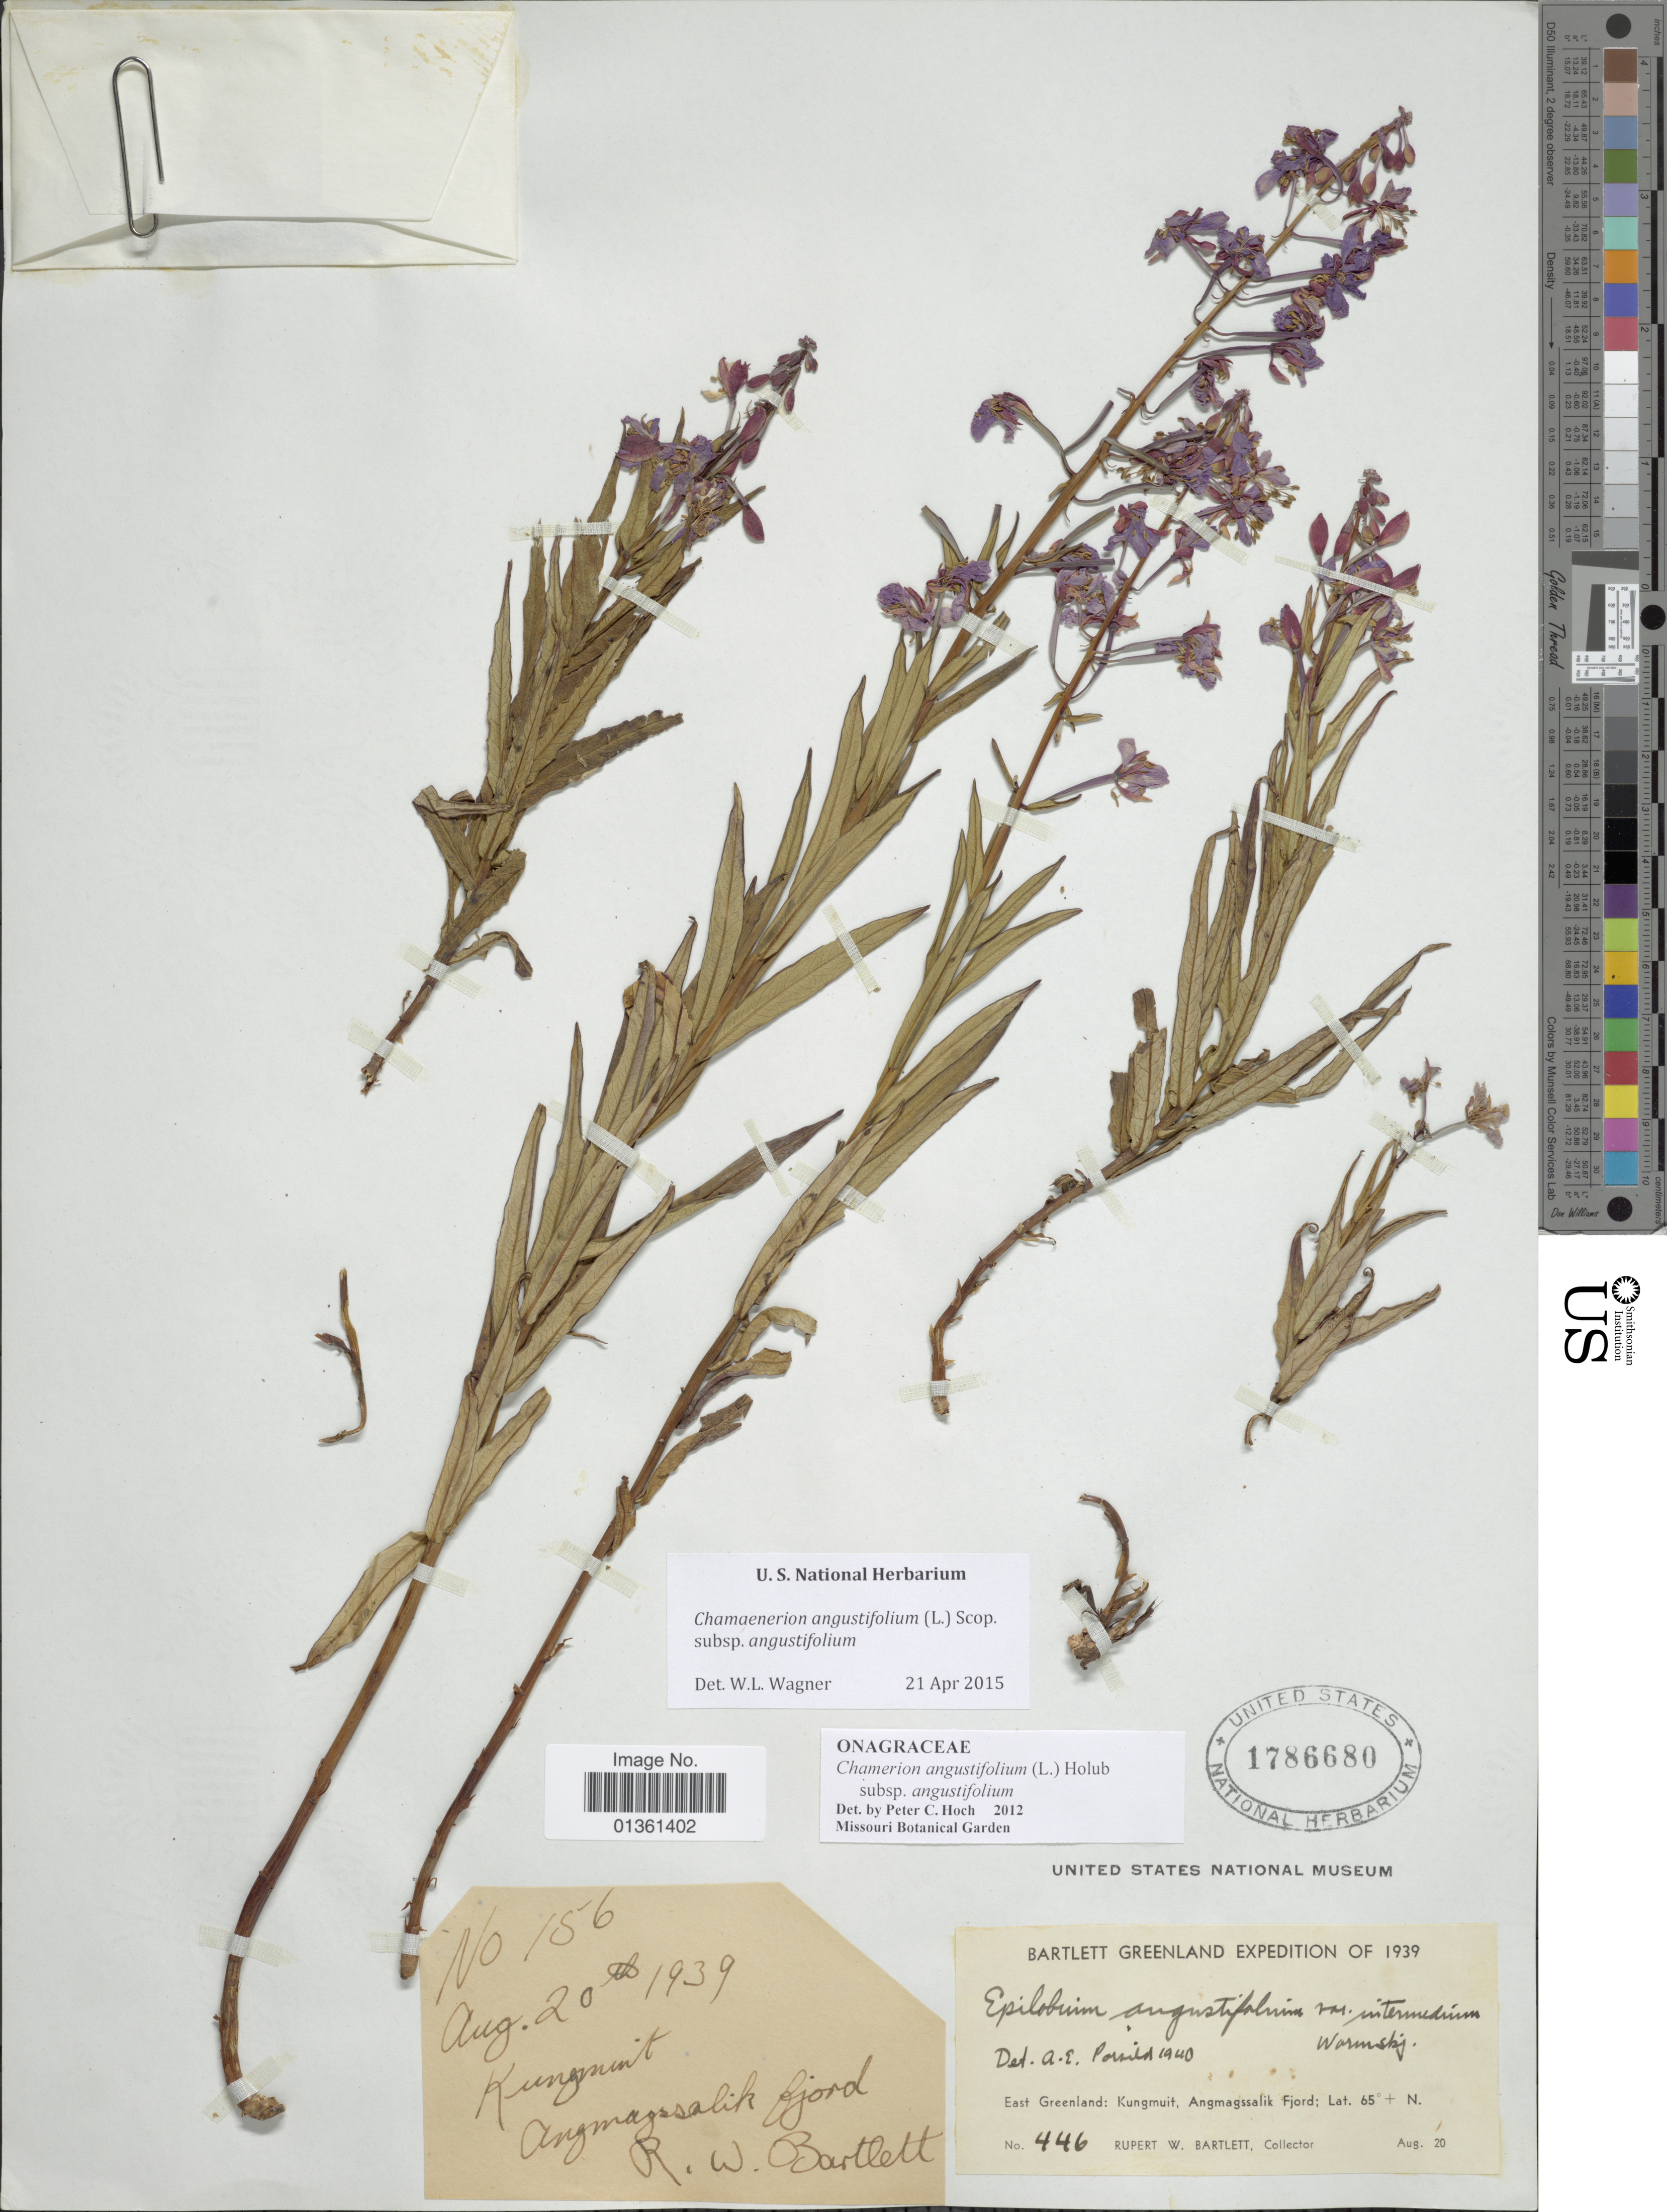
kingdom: Plantae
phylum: Tracheophyta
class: Magnoliopsida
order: Myrtales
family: Onagraceae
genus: Chamaenerion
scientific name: Chamaenerion angustifolium subsp. angustifolium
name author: (L.) Scop.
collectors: R. Bartlett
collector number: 446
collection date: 1939-08-20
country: Greenland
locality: East Greenland: Kungmuit, Angmagssalik Fjord.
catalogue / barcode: US 1786680